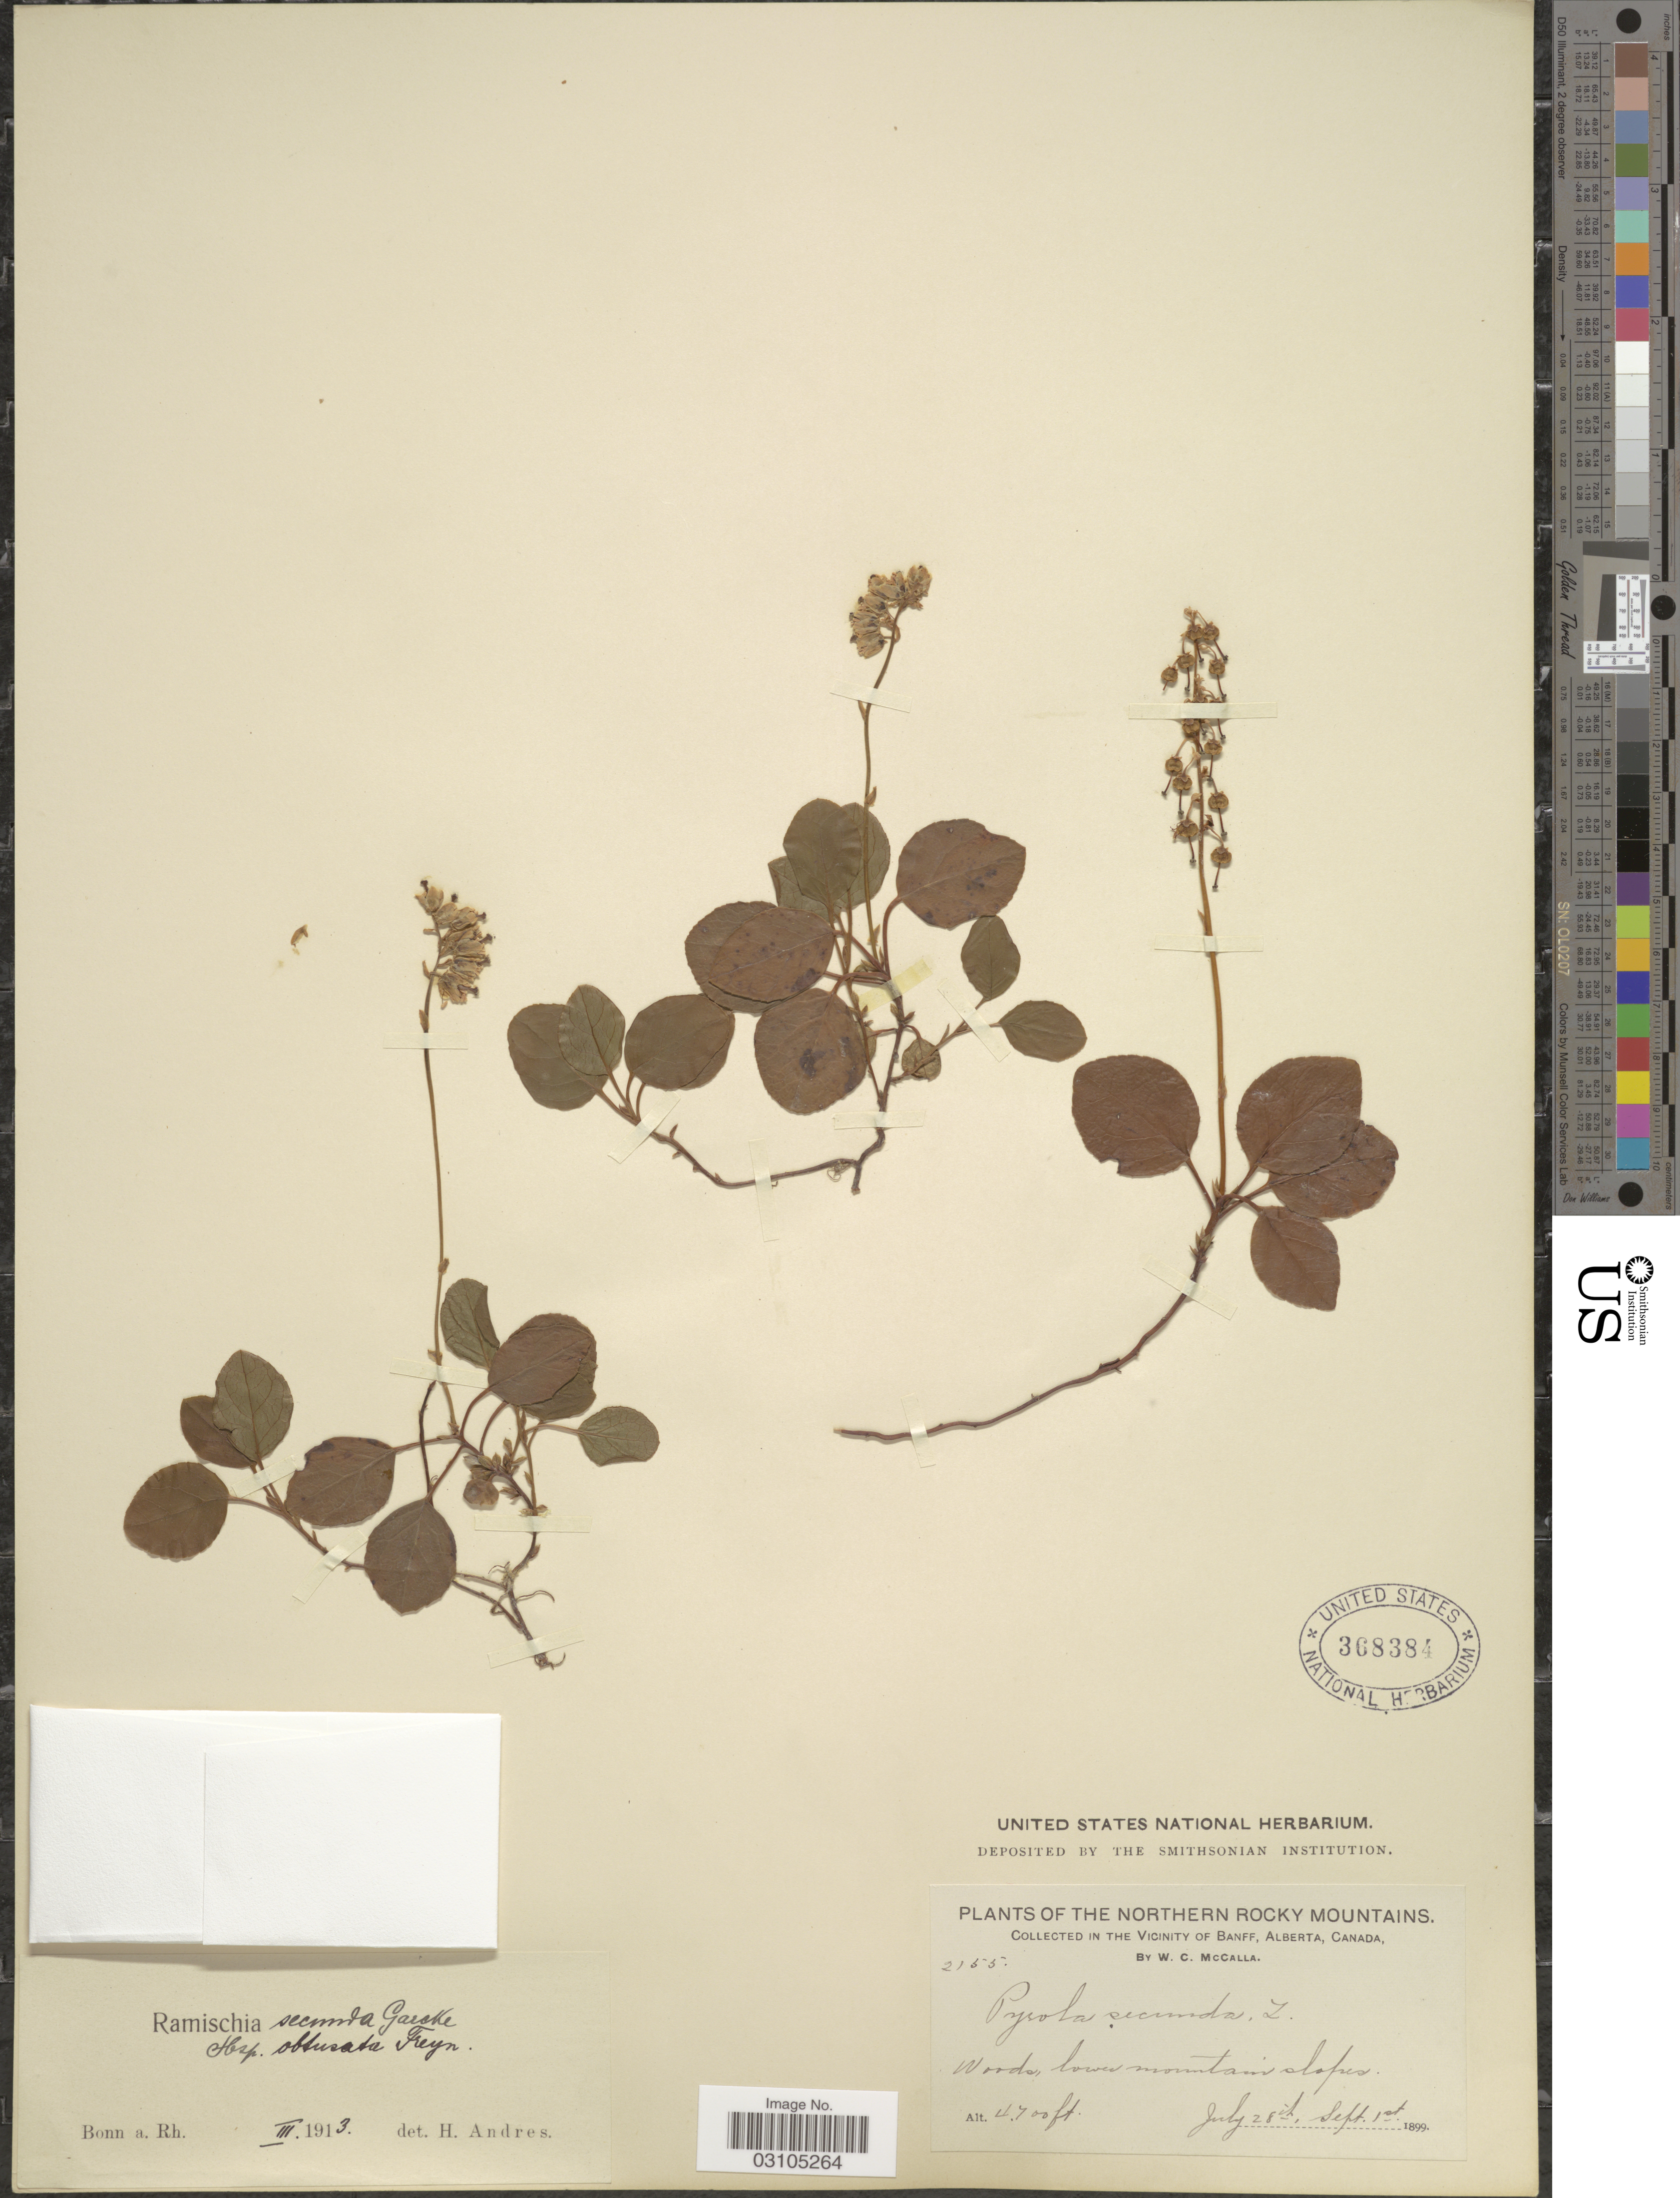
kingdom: Plantae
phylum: Tracheophyta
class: Magnoliopsida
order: Ericales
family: Ericaceae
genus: Orthilia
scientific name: Orthilia secunda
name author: (L.) House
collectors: W. McCalla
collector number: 2155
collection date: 1899-07-28/1899-09-01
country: Canada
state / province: Alberta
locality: Northern Rocky Mountains. In the vicinity of Banff. Lower mountain slopes.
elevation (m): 1433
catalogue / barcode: US 368384